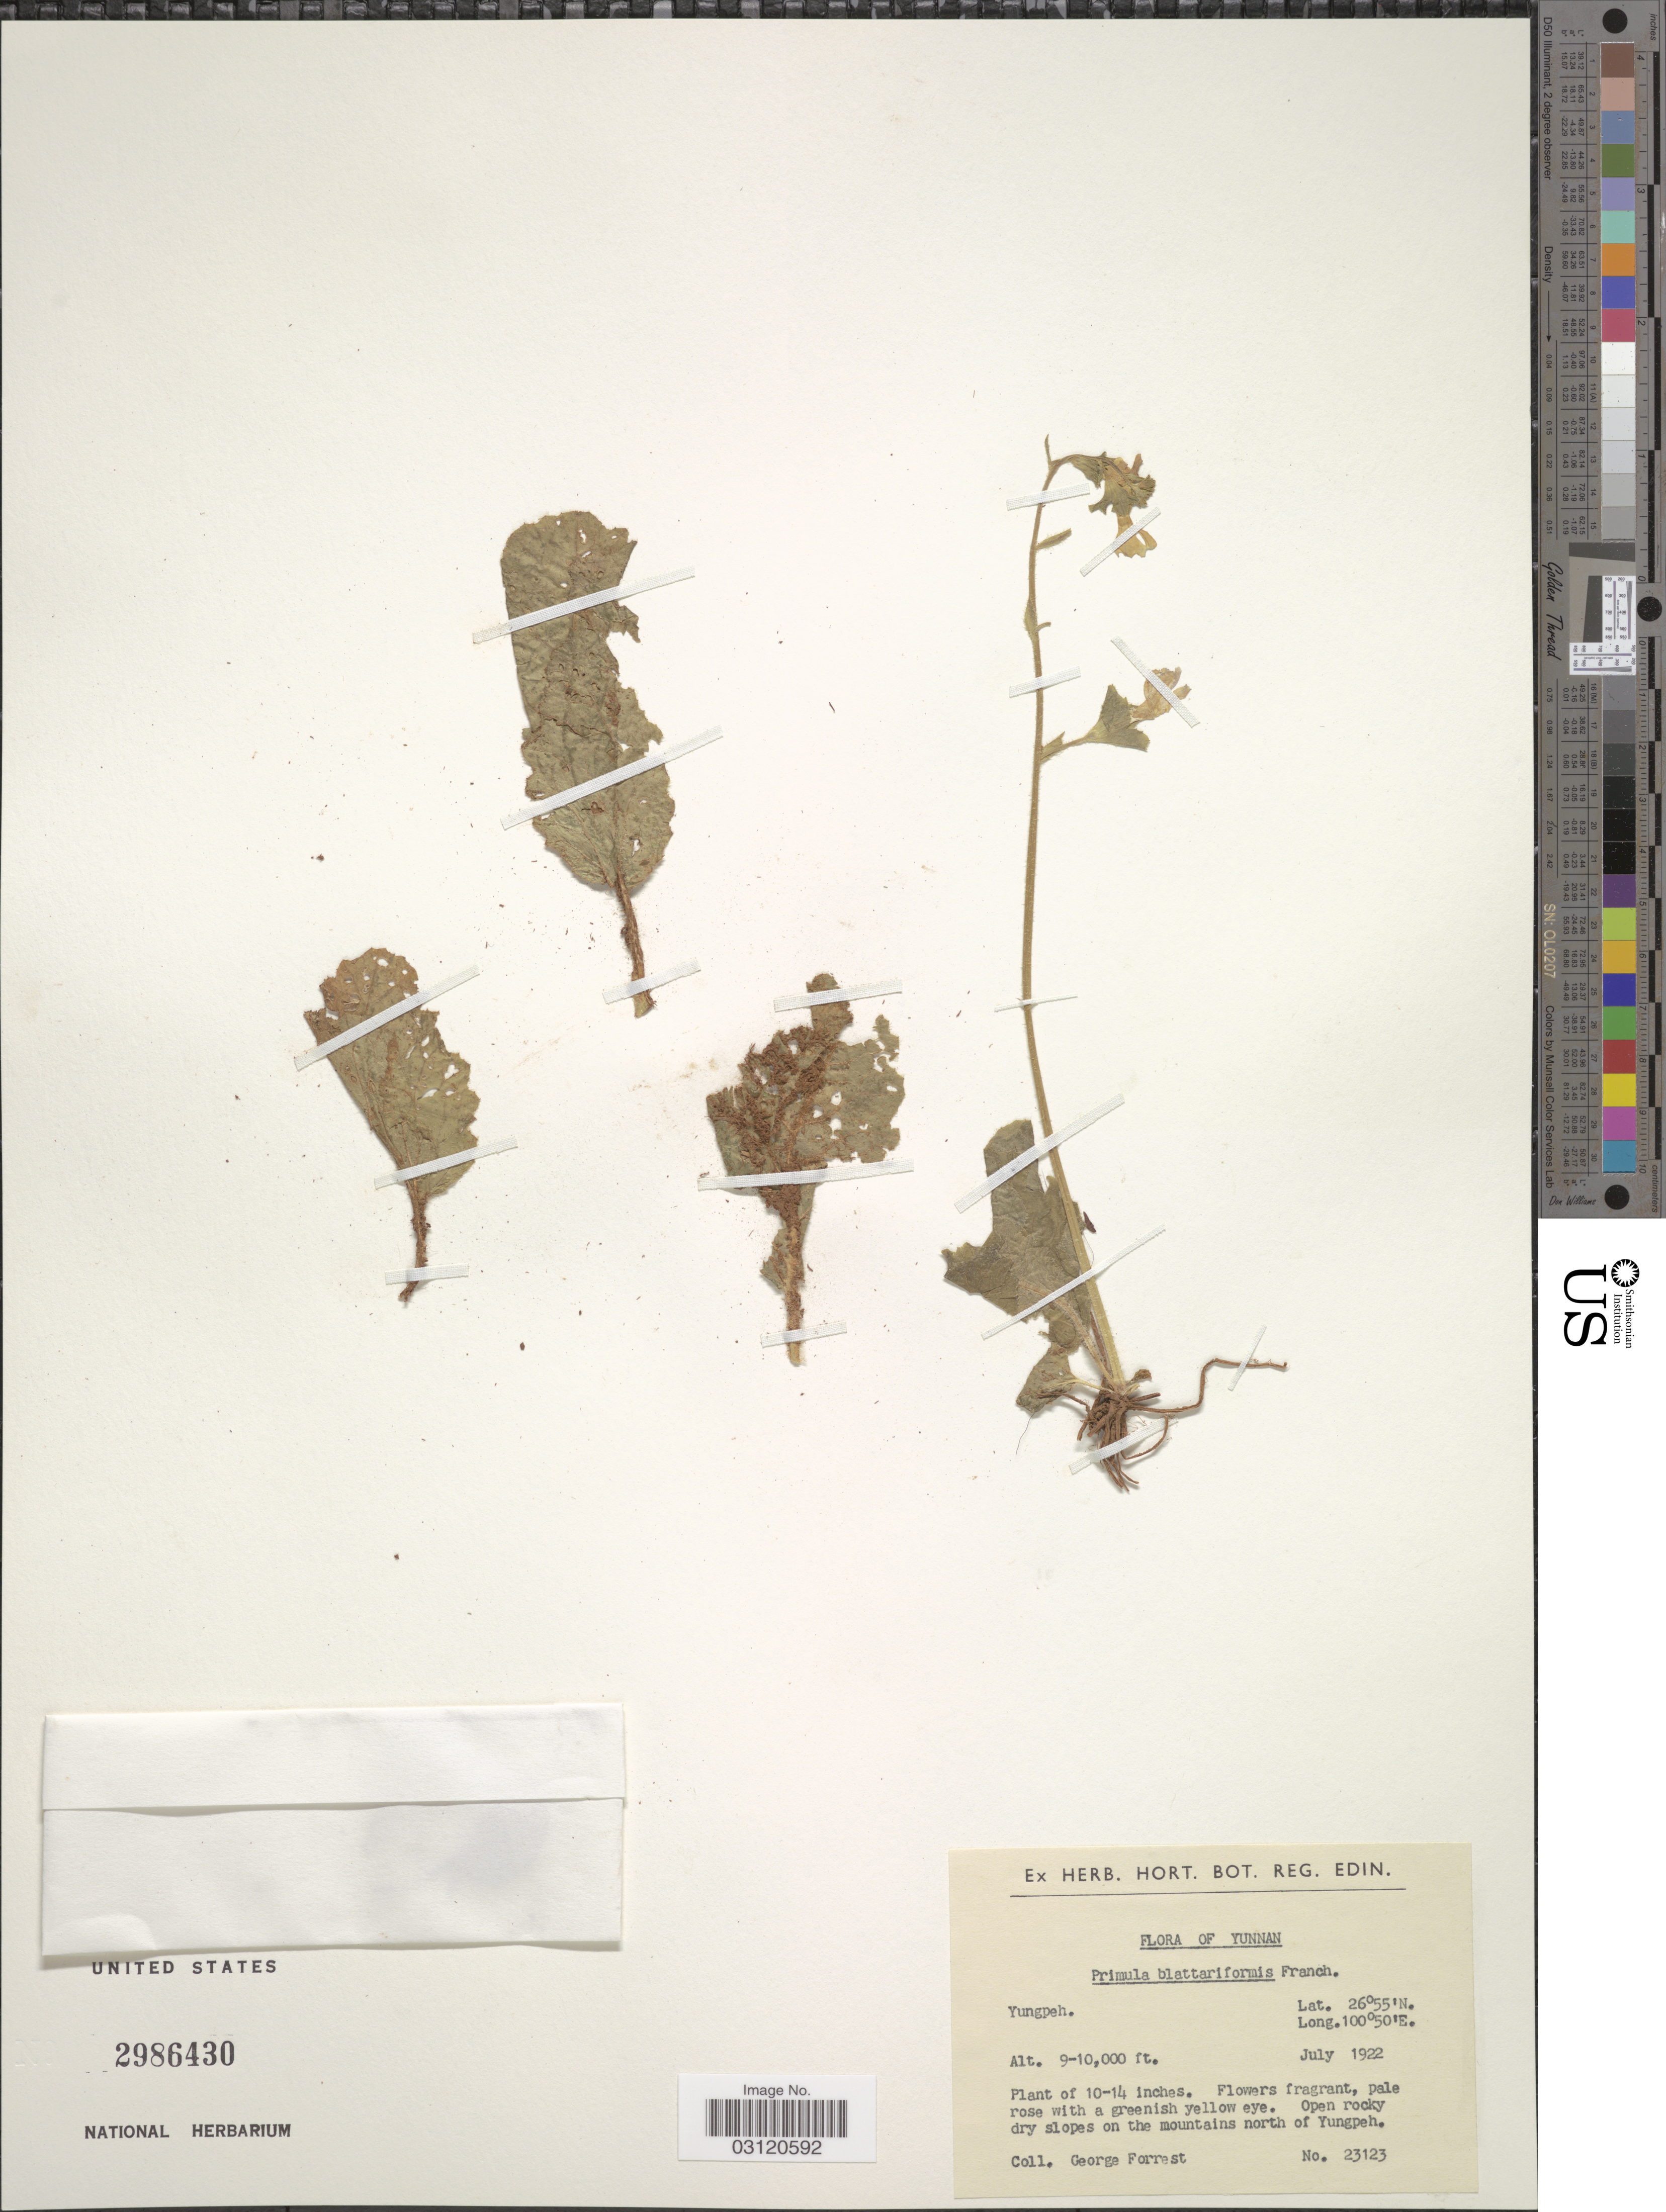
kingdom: Plantae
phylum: Tracheophyta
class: Magnoliopsida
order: Ericales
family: Primulaceae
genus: Primula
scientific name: Primula blattariformis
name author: Franch.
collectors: G. Forrest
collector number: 23123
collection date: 1922-07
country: China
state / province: Yunnan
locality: Yungpeh. Open rocky dry slopes on the mountains north of Yungpeh.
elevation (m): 2743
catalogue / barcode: US 2986430